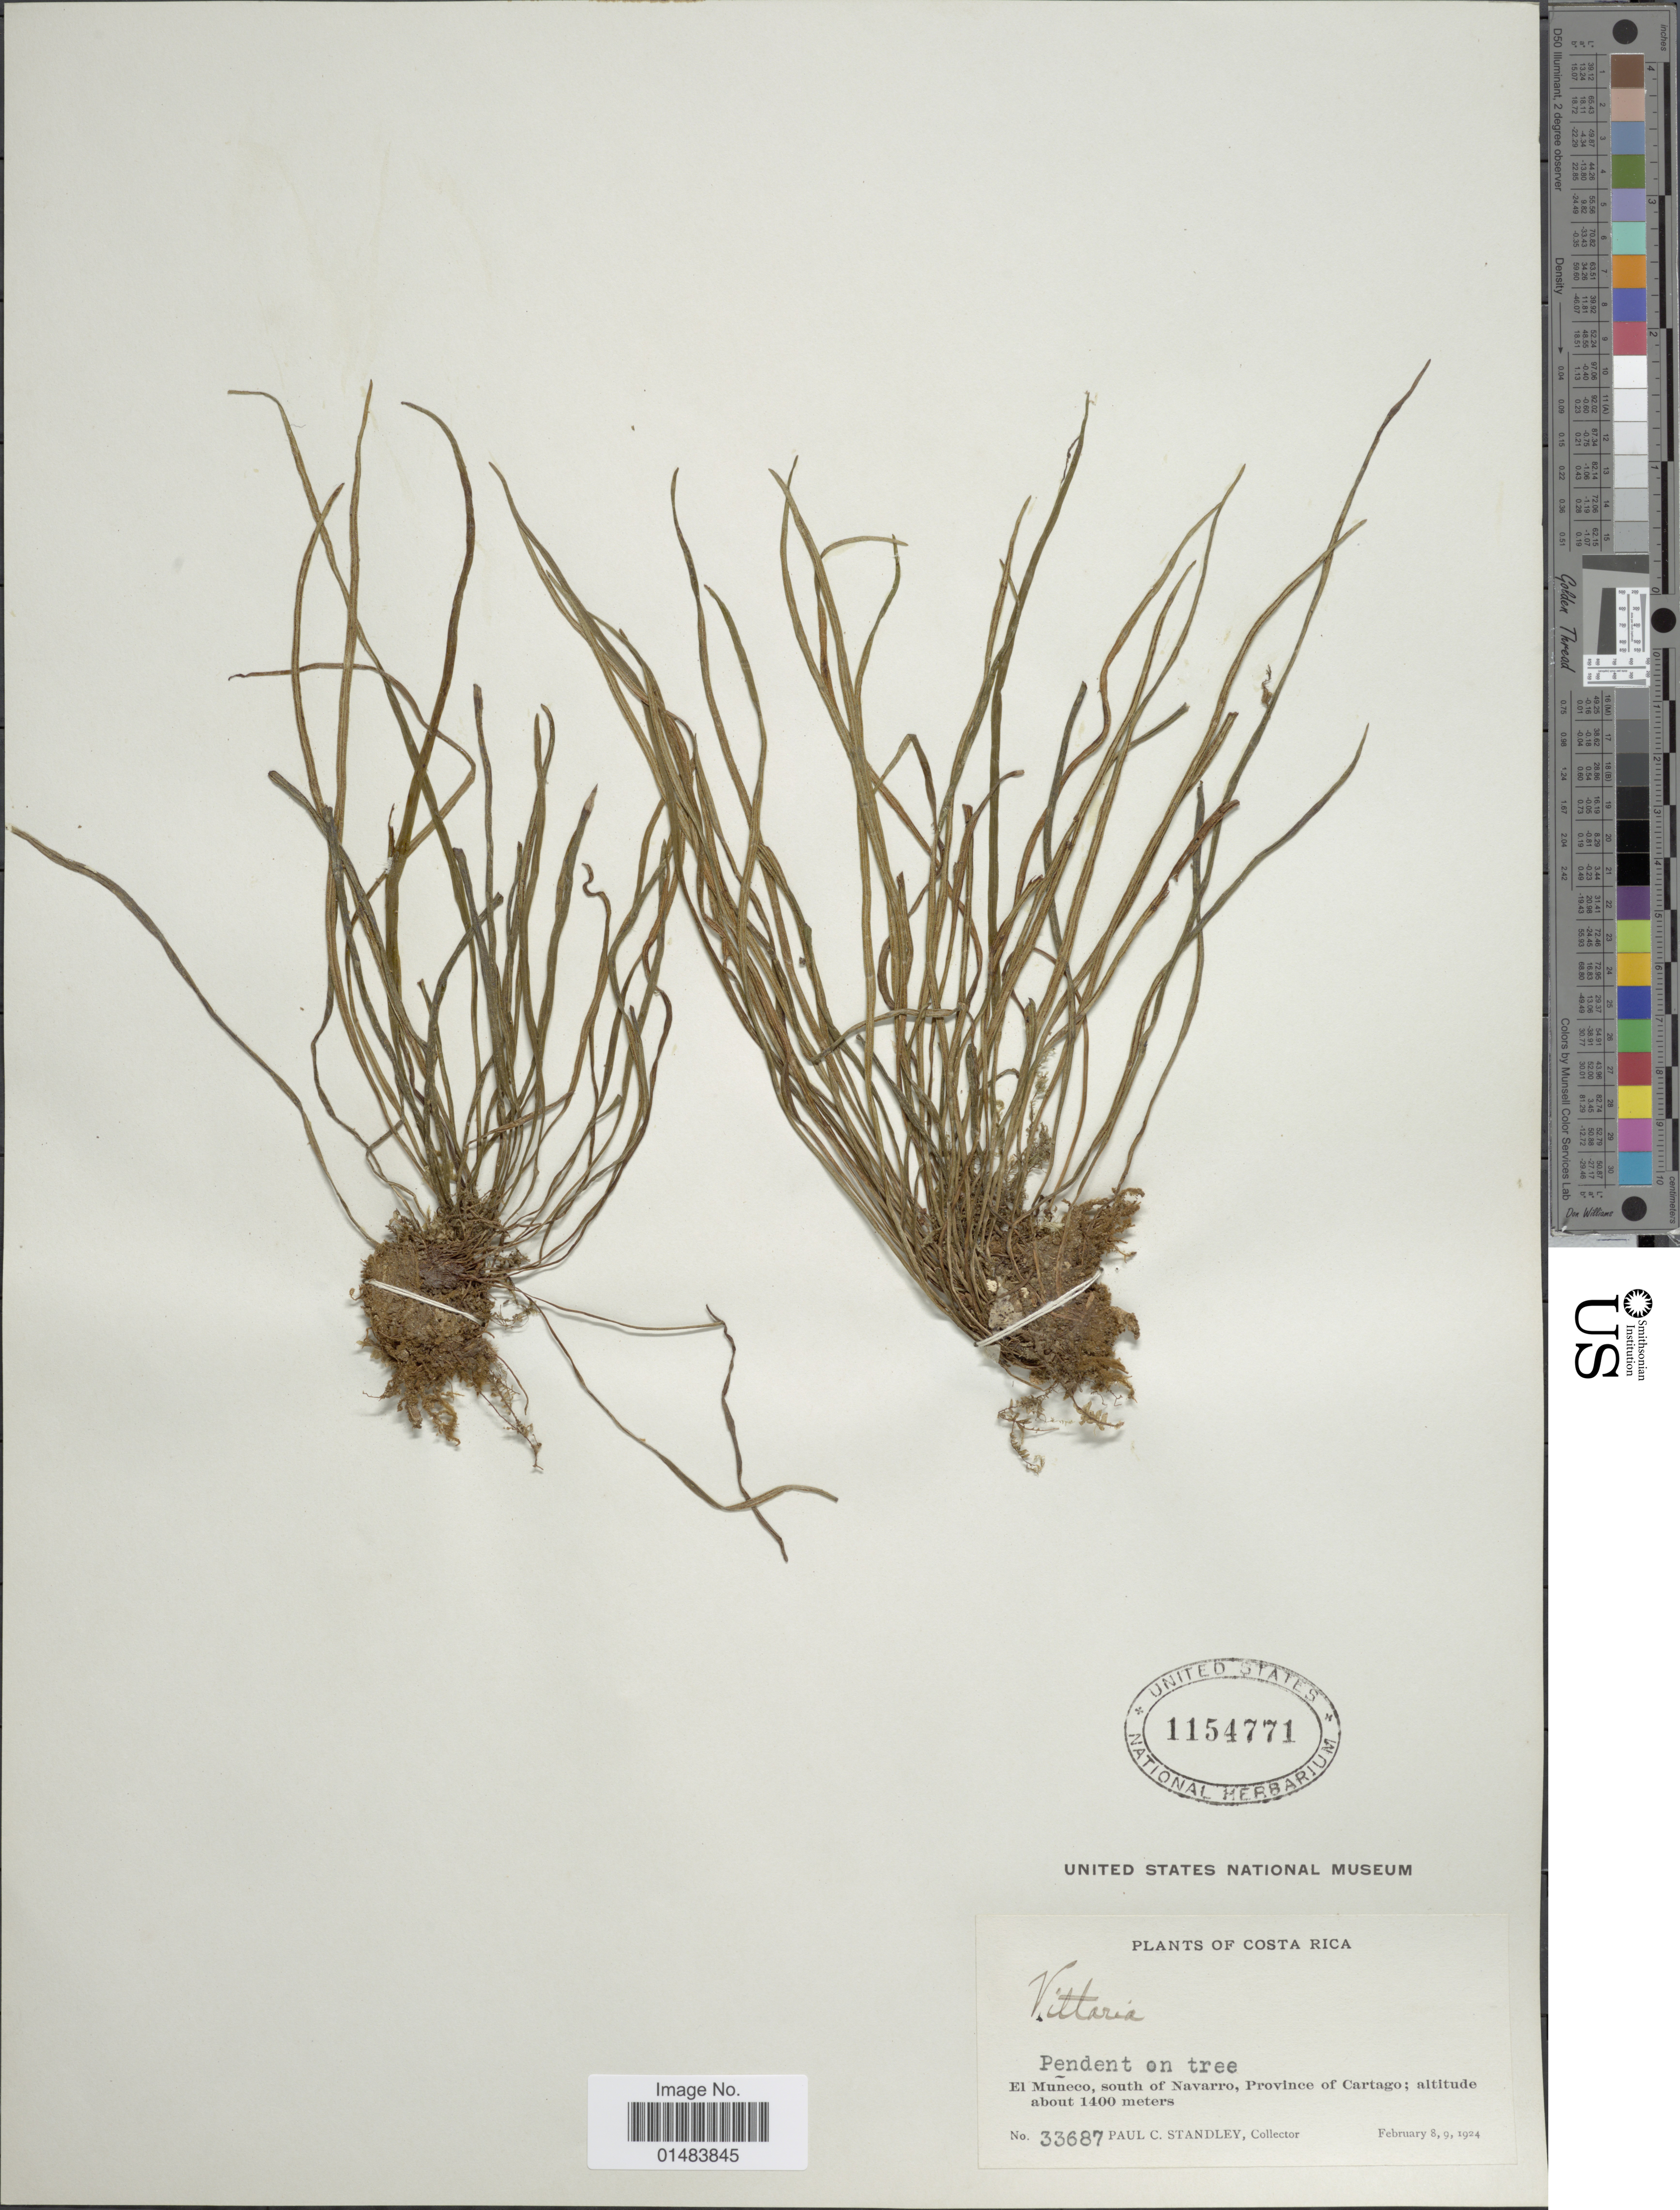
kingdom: Plantae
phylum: Tracheophyta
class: Polypodiopsida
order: Polypodiales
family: Pteridaceae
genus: Vittaria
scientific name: Vittaria sp.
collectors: P. C. Standley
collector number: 33687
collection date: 1924-02-08/1924-02-09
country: Costa Rica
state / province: Cartago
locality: Plants of Costa Rica, El Muneco, south of Navarro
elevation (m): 1400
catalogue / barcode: US 1154771